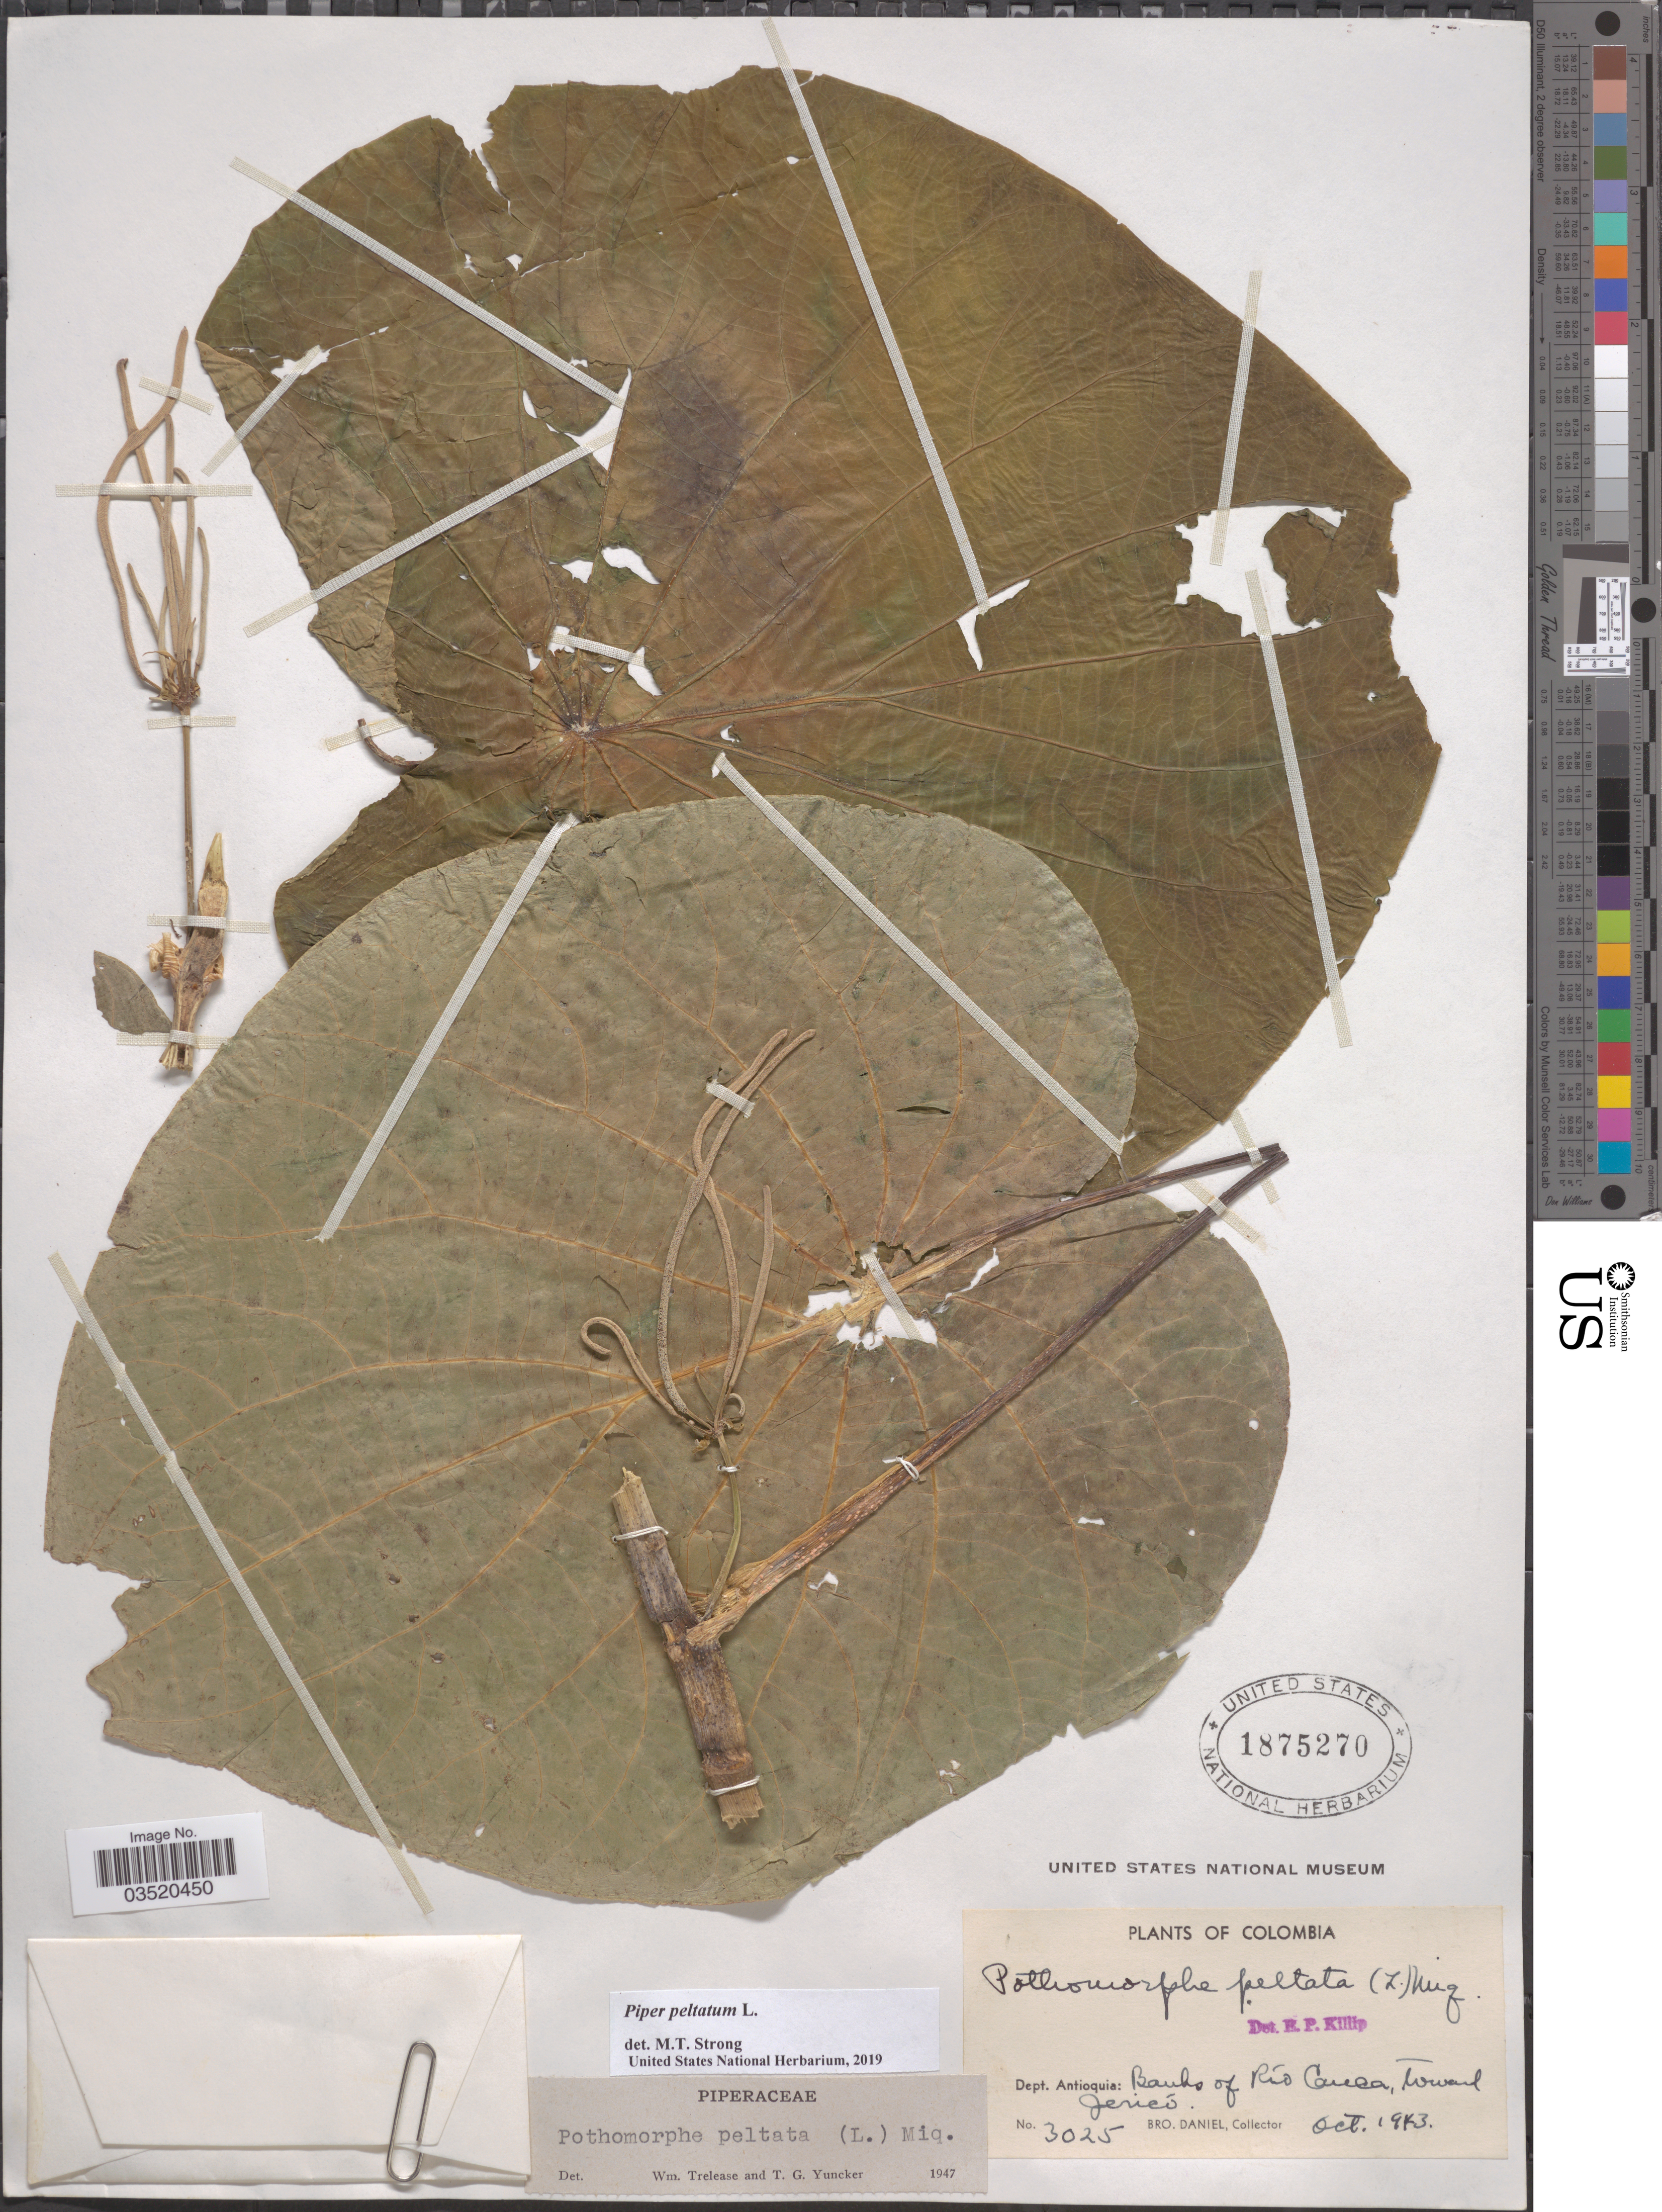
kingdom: Plantae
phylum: Tracheophyta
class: Magnoliopsida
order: Piperales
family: Piperaceae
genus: Piper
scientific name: Piper peltatum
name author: L.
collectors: Bro. Daniel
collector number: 3025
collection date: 1943-10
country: Colombia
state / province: Antioquia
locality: Dept. Antioquia: Banks of Río Cauca, toward Jericó.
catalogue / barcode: US 1875270